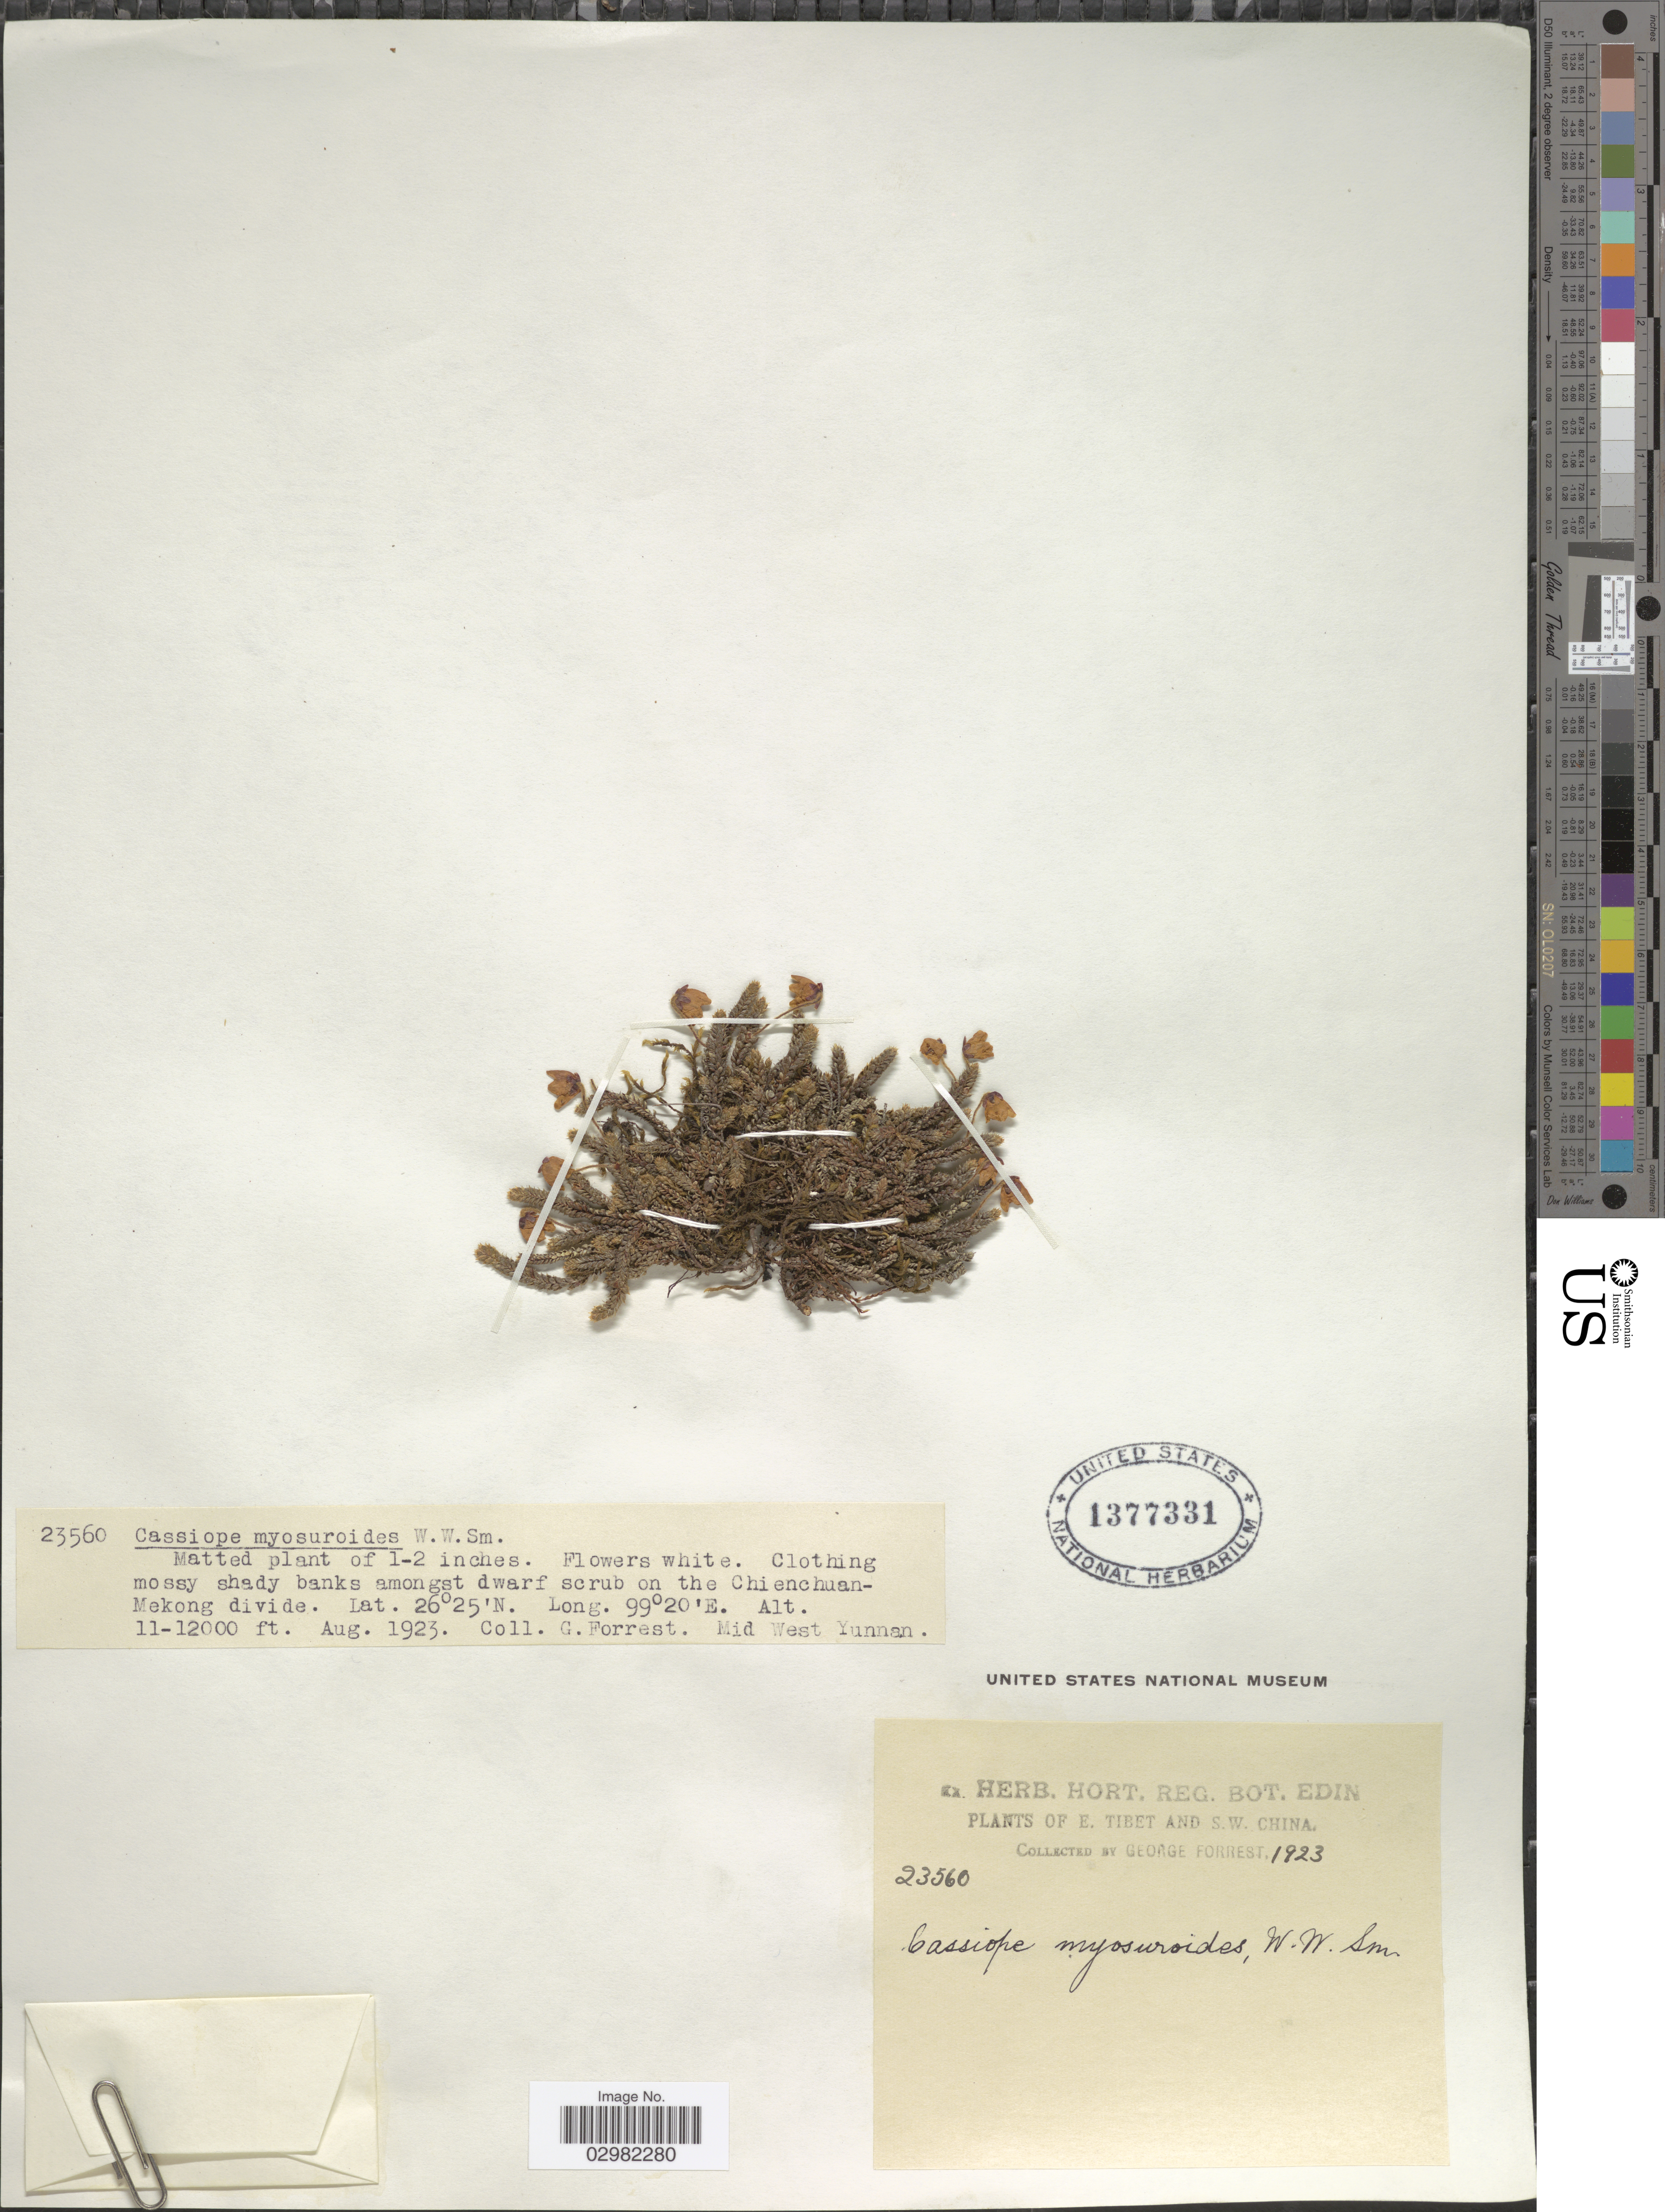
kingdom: Plantae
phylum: Tracheophyta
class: Magnoliopsida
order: Ericales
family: Ericaceae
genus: Cassiope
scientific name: Cassiope myosuroides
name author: W.W. Sm.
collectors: G. Forrest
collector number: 23560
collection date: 1923-08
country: China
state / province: Xizang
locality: On the Chienchuan-Mekong divide, E. Tibet and S.W. China.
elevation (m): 3353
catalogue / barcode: US 1377331